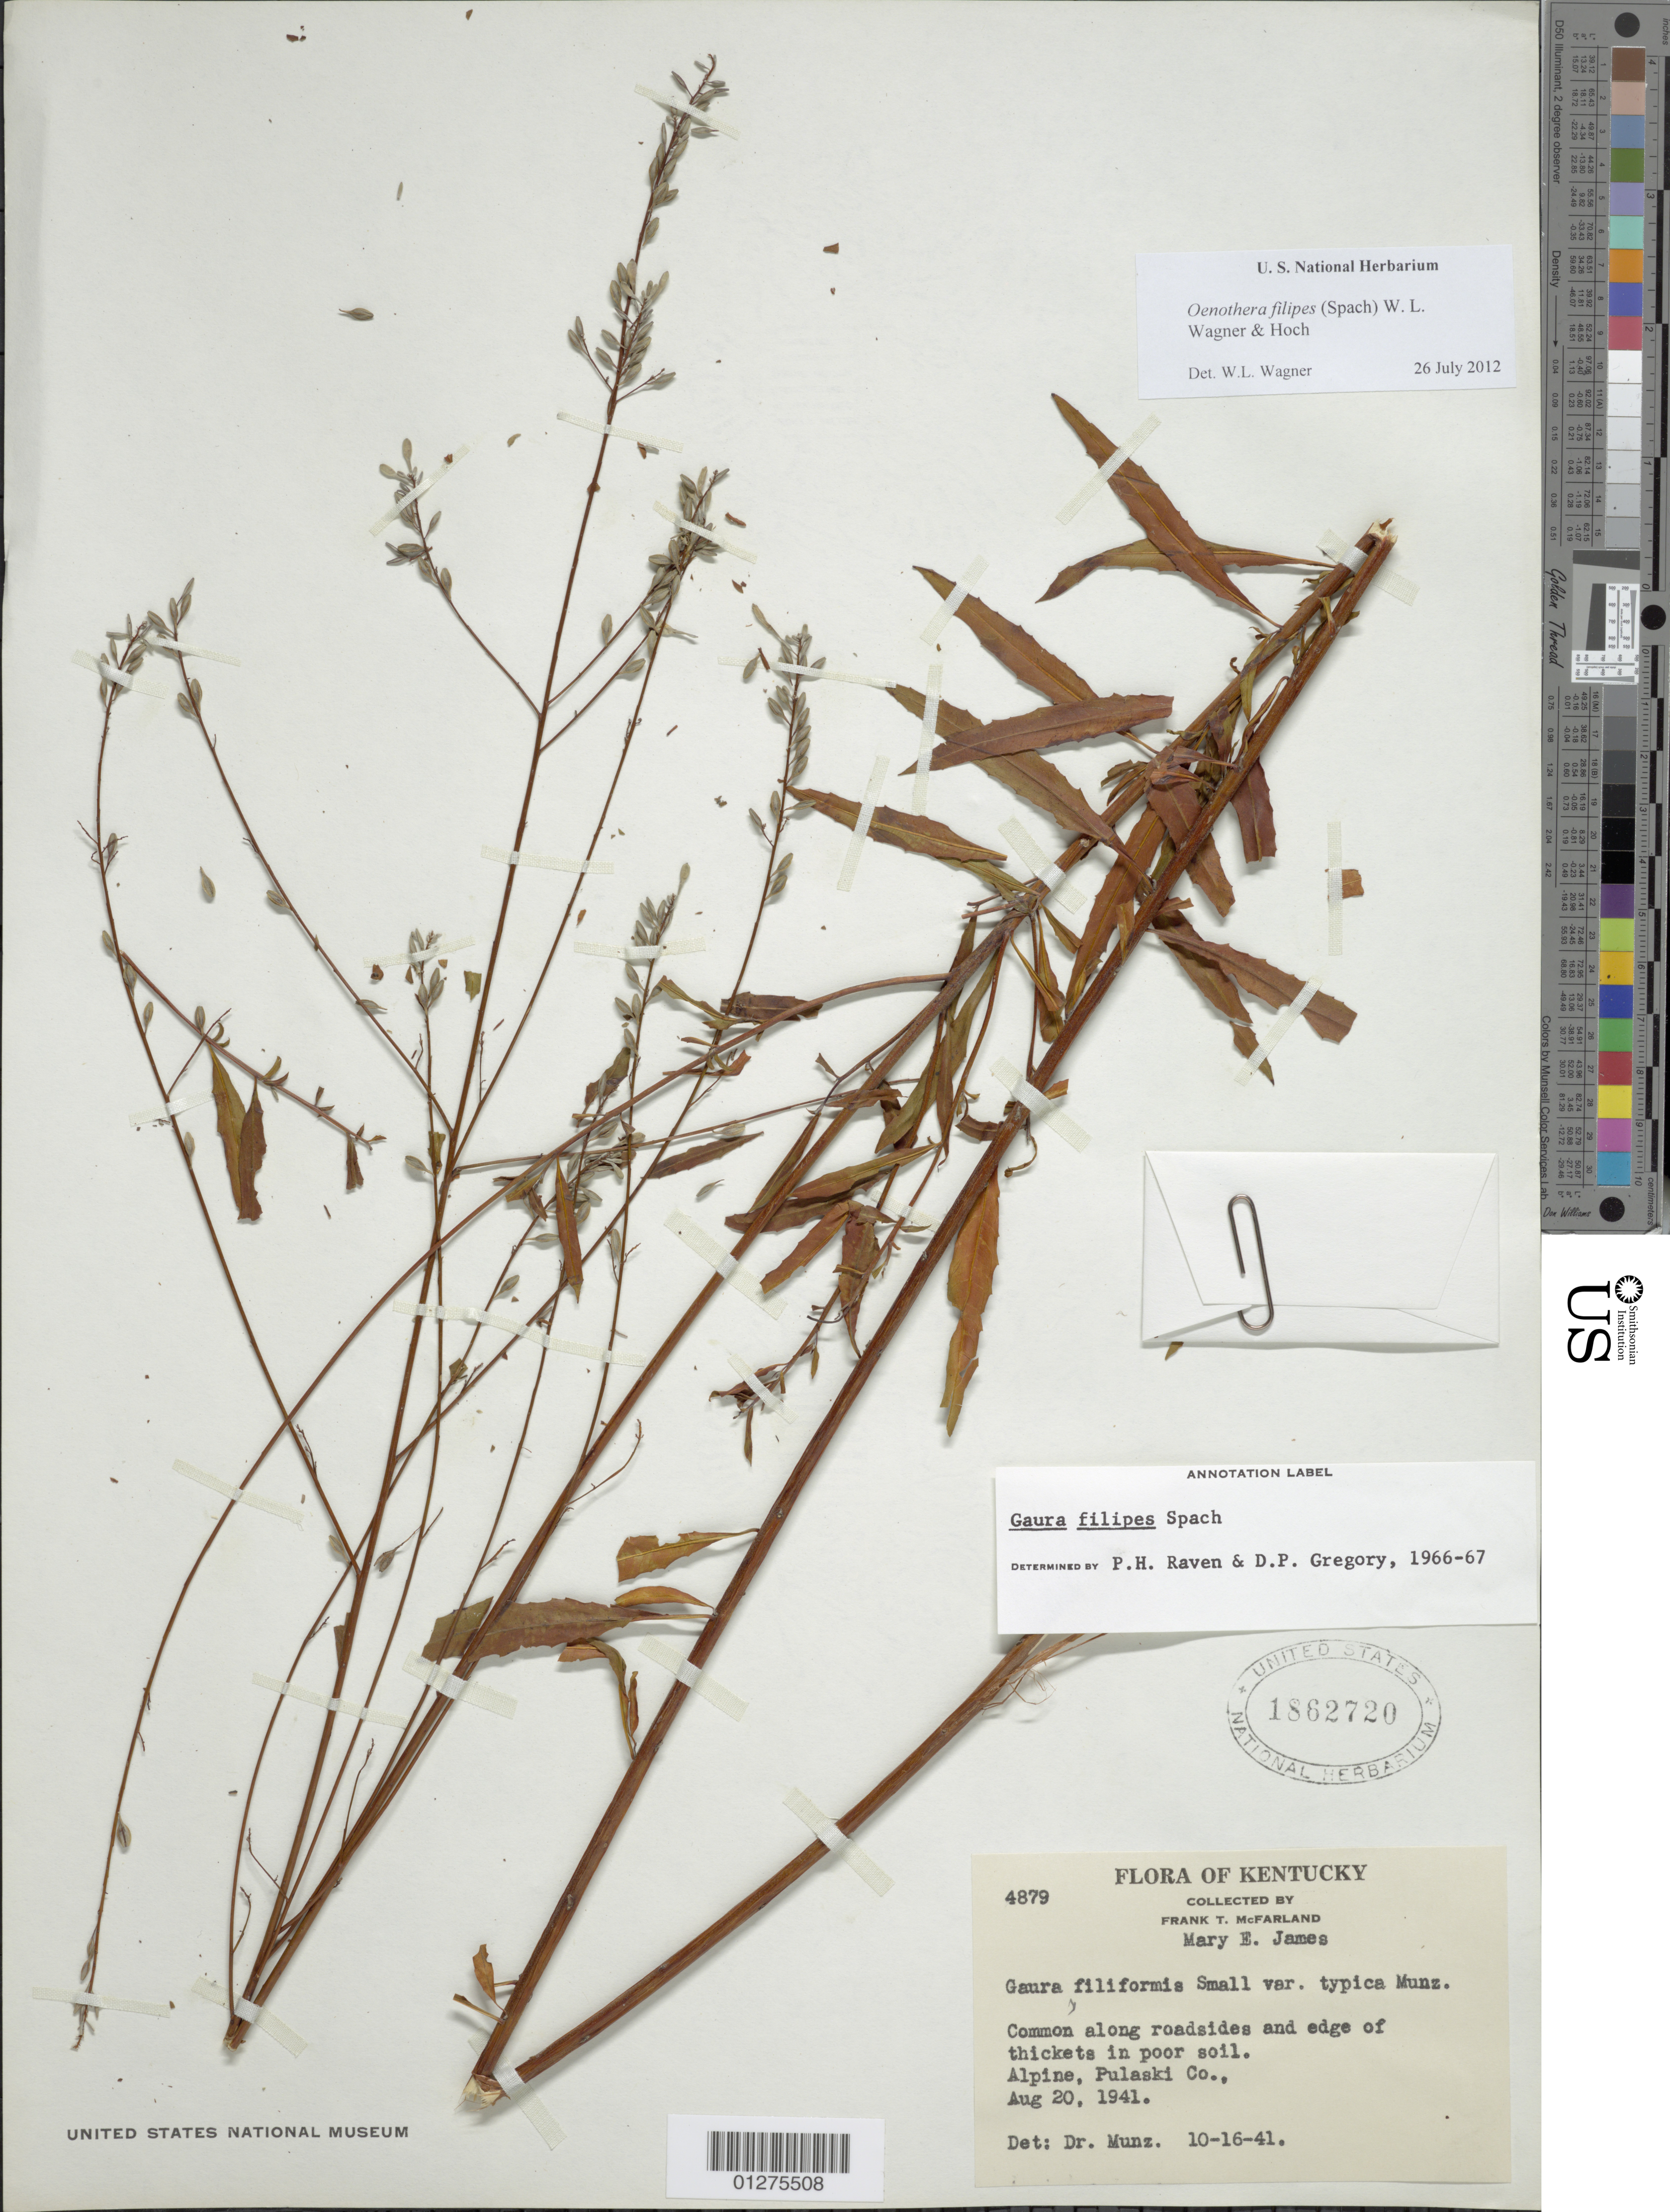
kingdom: Plantae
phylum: Tracheophyta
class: Magnoliopsida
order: Myrtales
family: Onagraceae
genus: Oenothera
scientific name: Oenothera filipes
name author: (Spach) W.L. Wagner & Hoch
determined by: Wagner, W. L., (BOT), Smithsonian Institution - National Museum of Natural History (UNITED STATES)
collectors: M. James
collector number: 4879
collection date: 1941-08-20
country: United States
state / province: Kentucky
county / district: Pulaski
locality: Alpine.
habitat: Common along roadsides and edge of thickets in poor soil.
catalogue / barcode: US 1862720